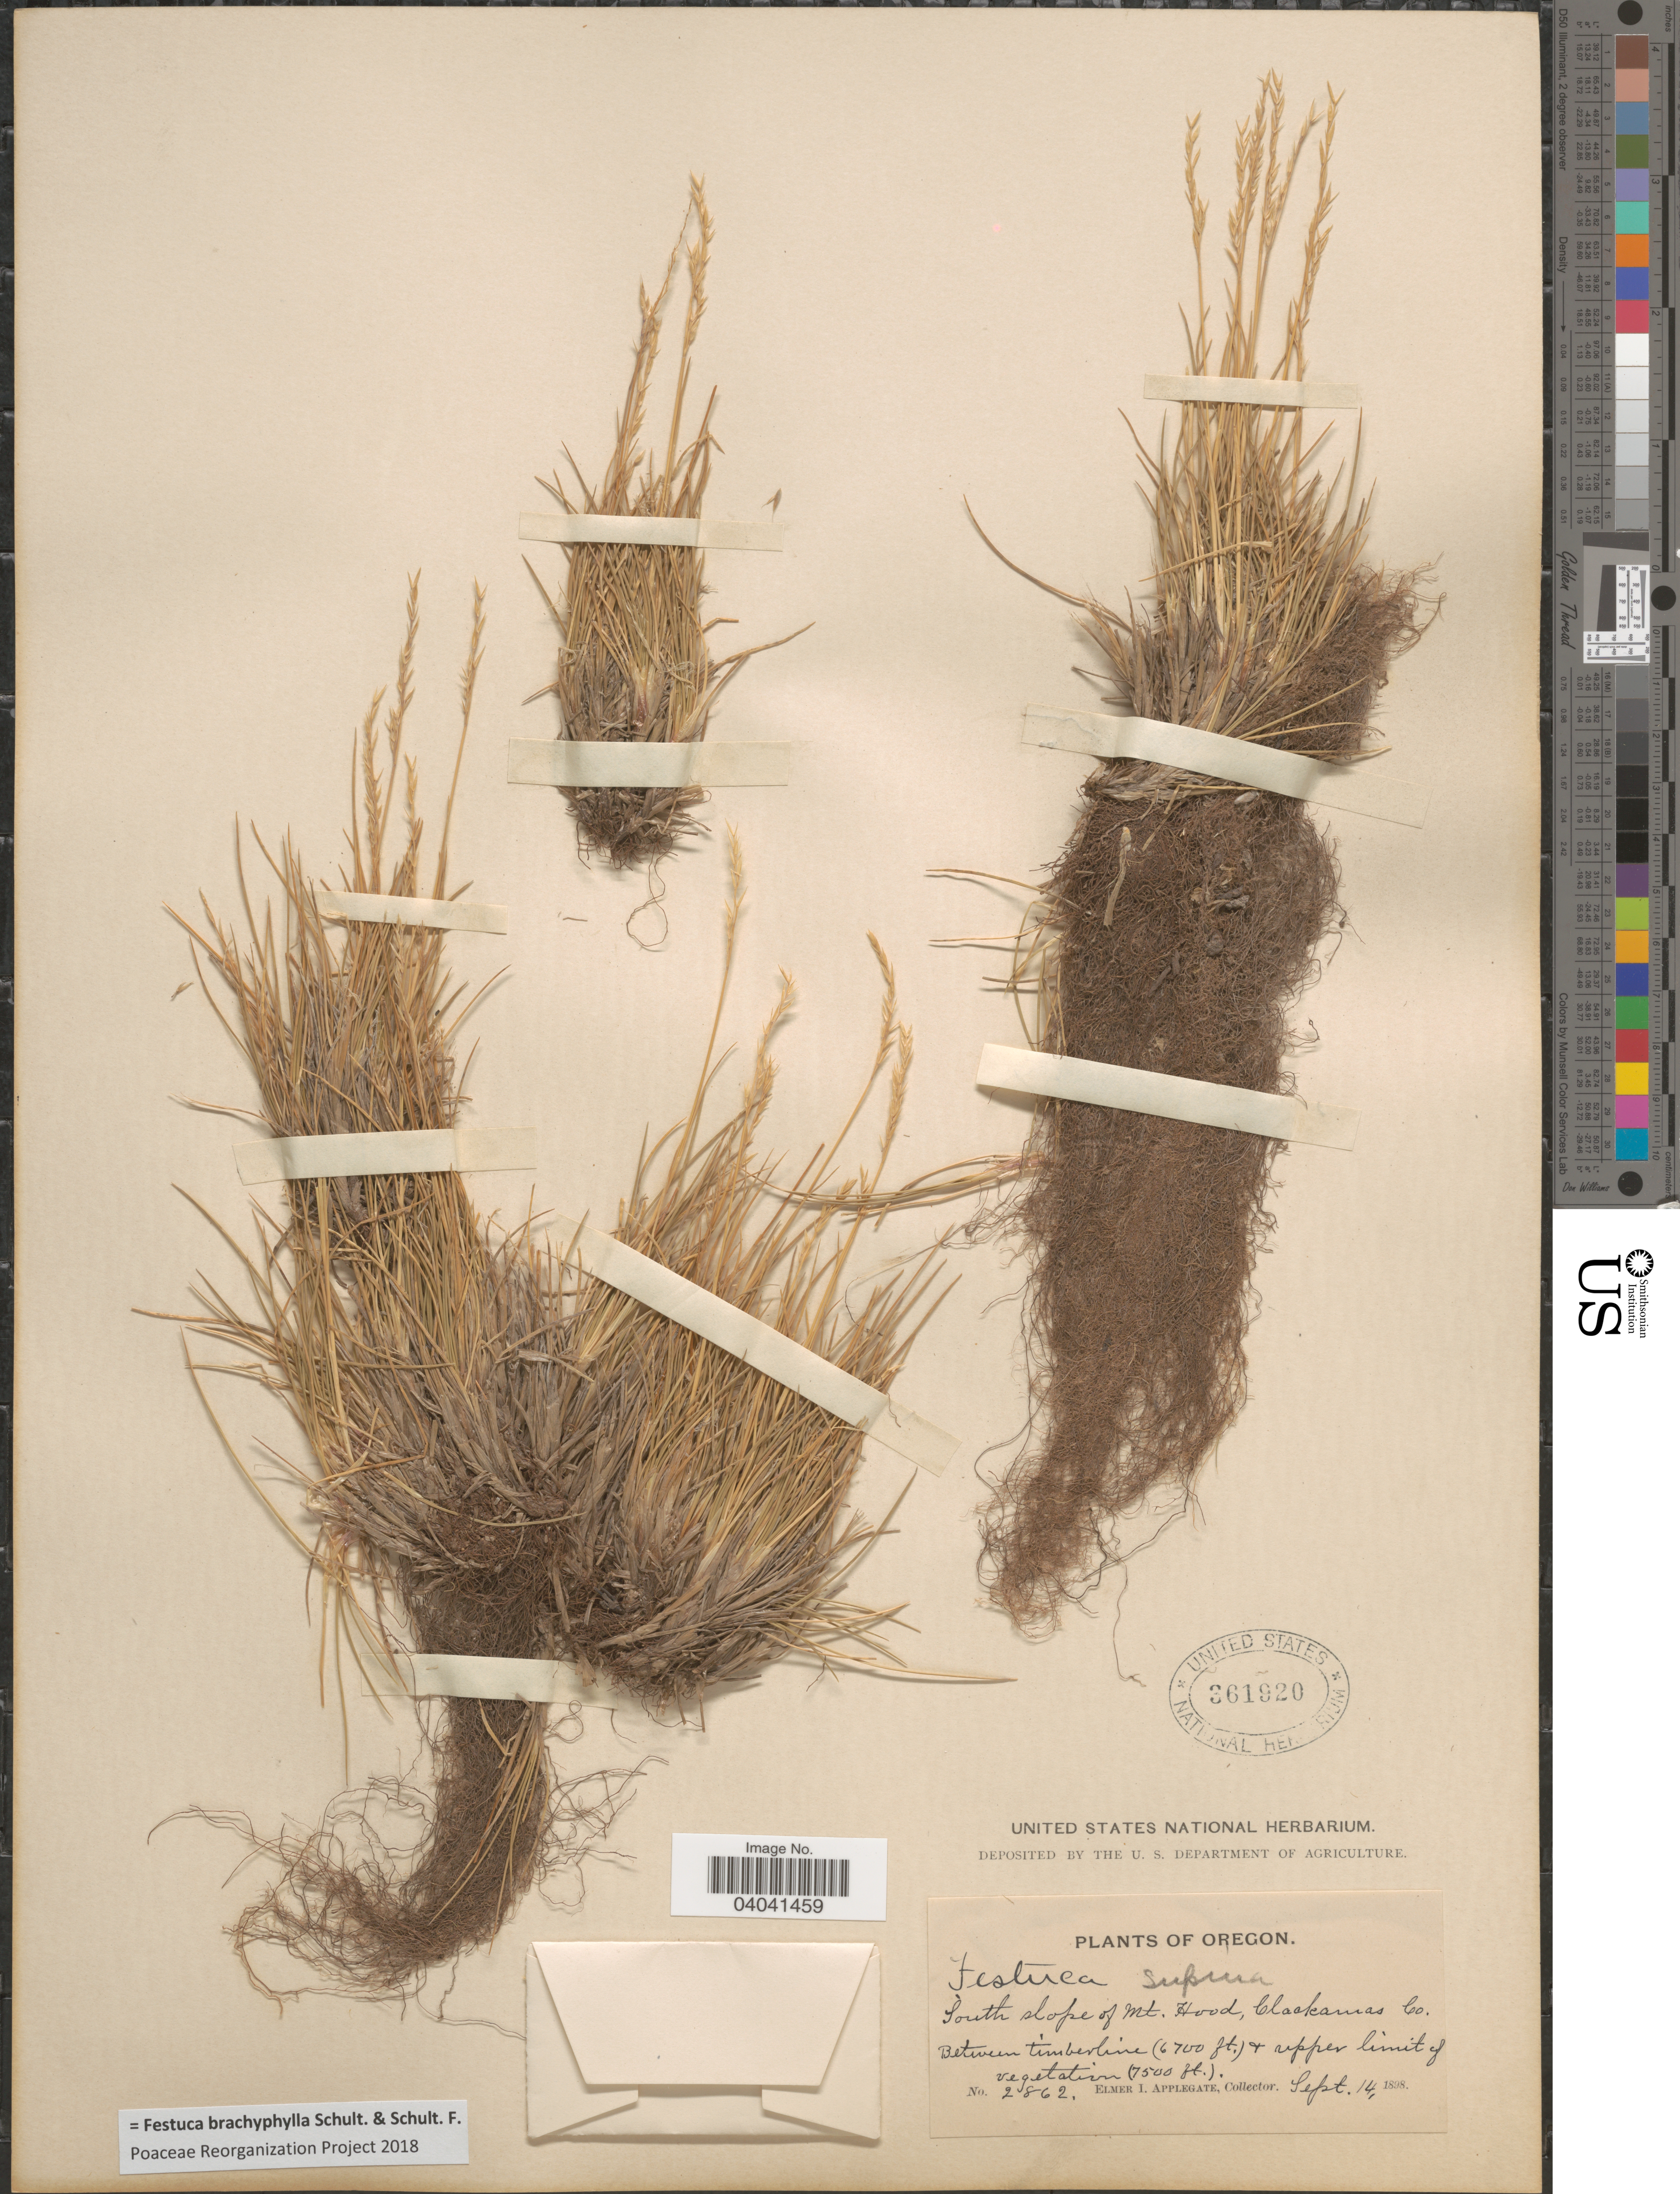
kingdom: Plantae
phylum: Tracheophyta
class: Liliopsida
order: Poales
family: Poaceae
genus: Festuca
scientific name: Festuca brachyphylla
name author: Schult. & Schult. f.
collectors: E. I. Applegate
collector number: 2862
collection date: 1898-09-14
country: United States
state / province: Oregon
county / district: Clackamas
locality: South slope of Mt. Hood, Clackamas Co. Between timberline & upper limit of vegetation.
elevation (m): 2286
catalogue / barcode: US 361920